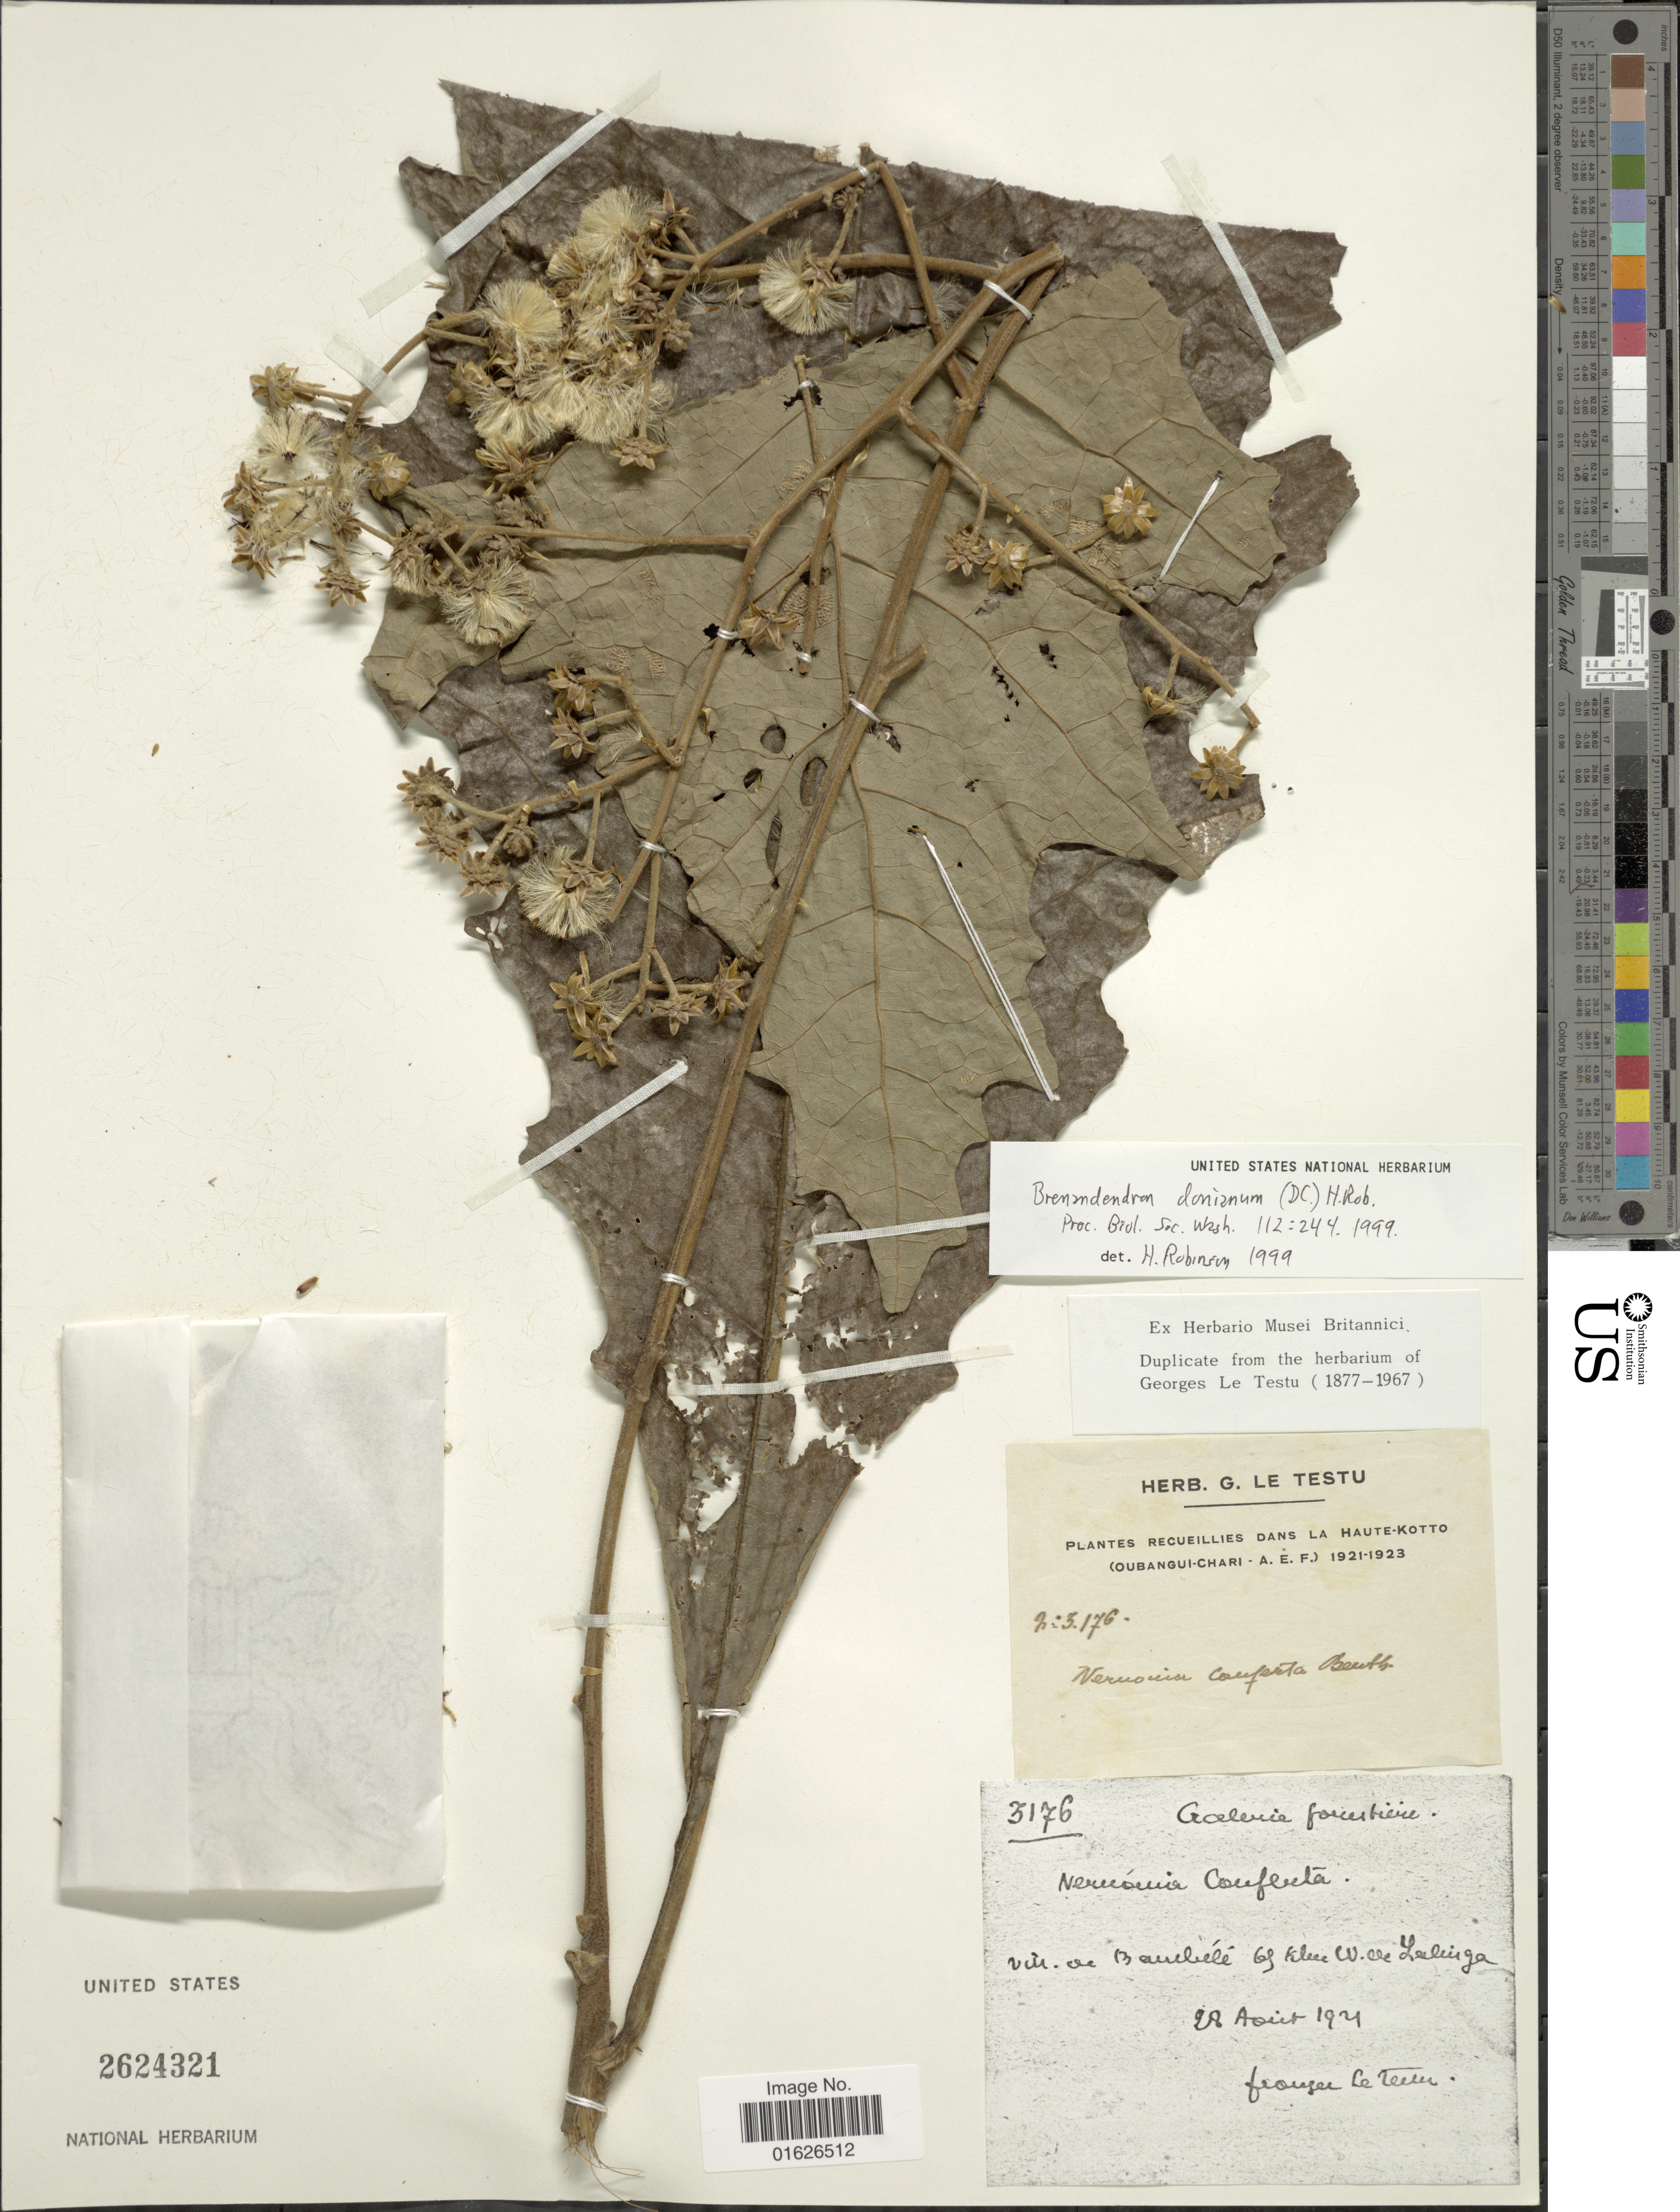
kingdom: Plantae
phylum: Tracheophyta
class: Magnoliopsida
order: Asterales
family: Asteraceae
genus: Brenandendron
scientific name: Brenandendron donianum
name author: (DC.) H. Rob.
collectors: G. Testu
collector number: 3176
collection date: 1921-08-28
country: Central African Republic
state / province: Haute-Kotto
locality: Bambelé 69 klm W. de Yalinga [interpreted]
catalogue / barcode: US 2624321